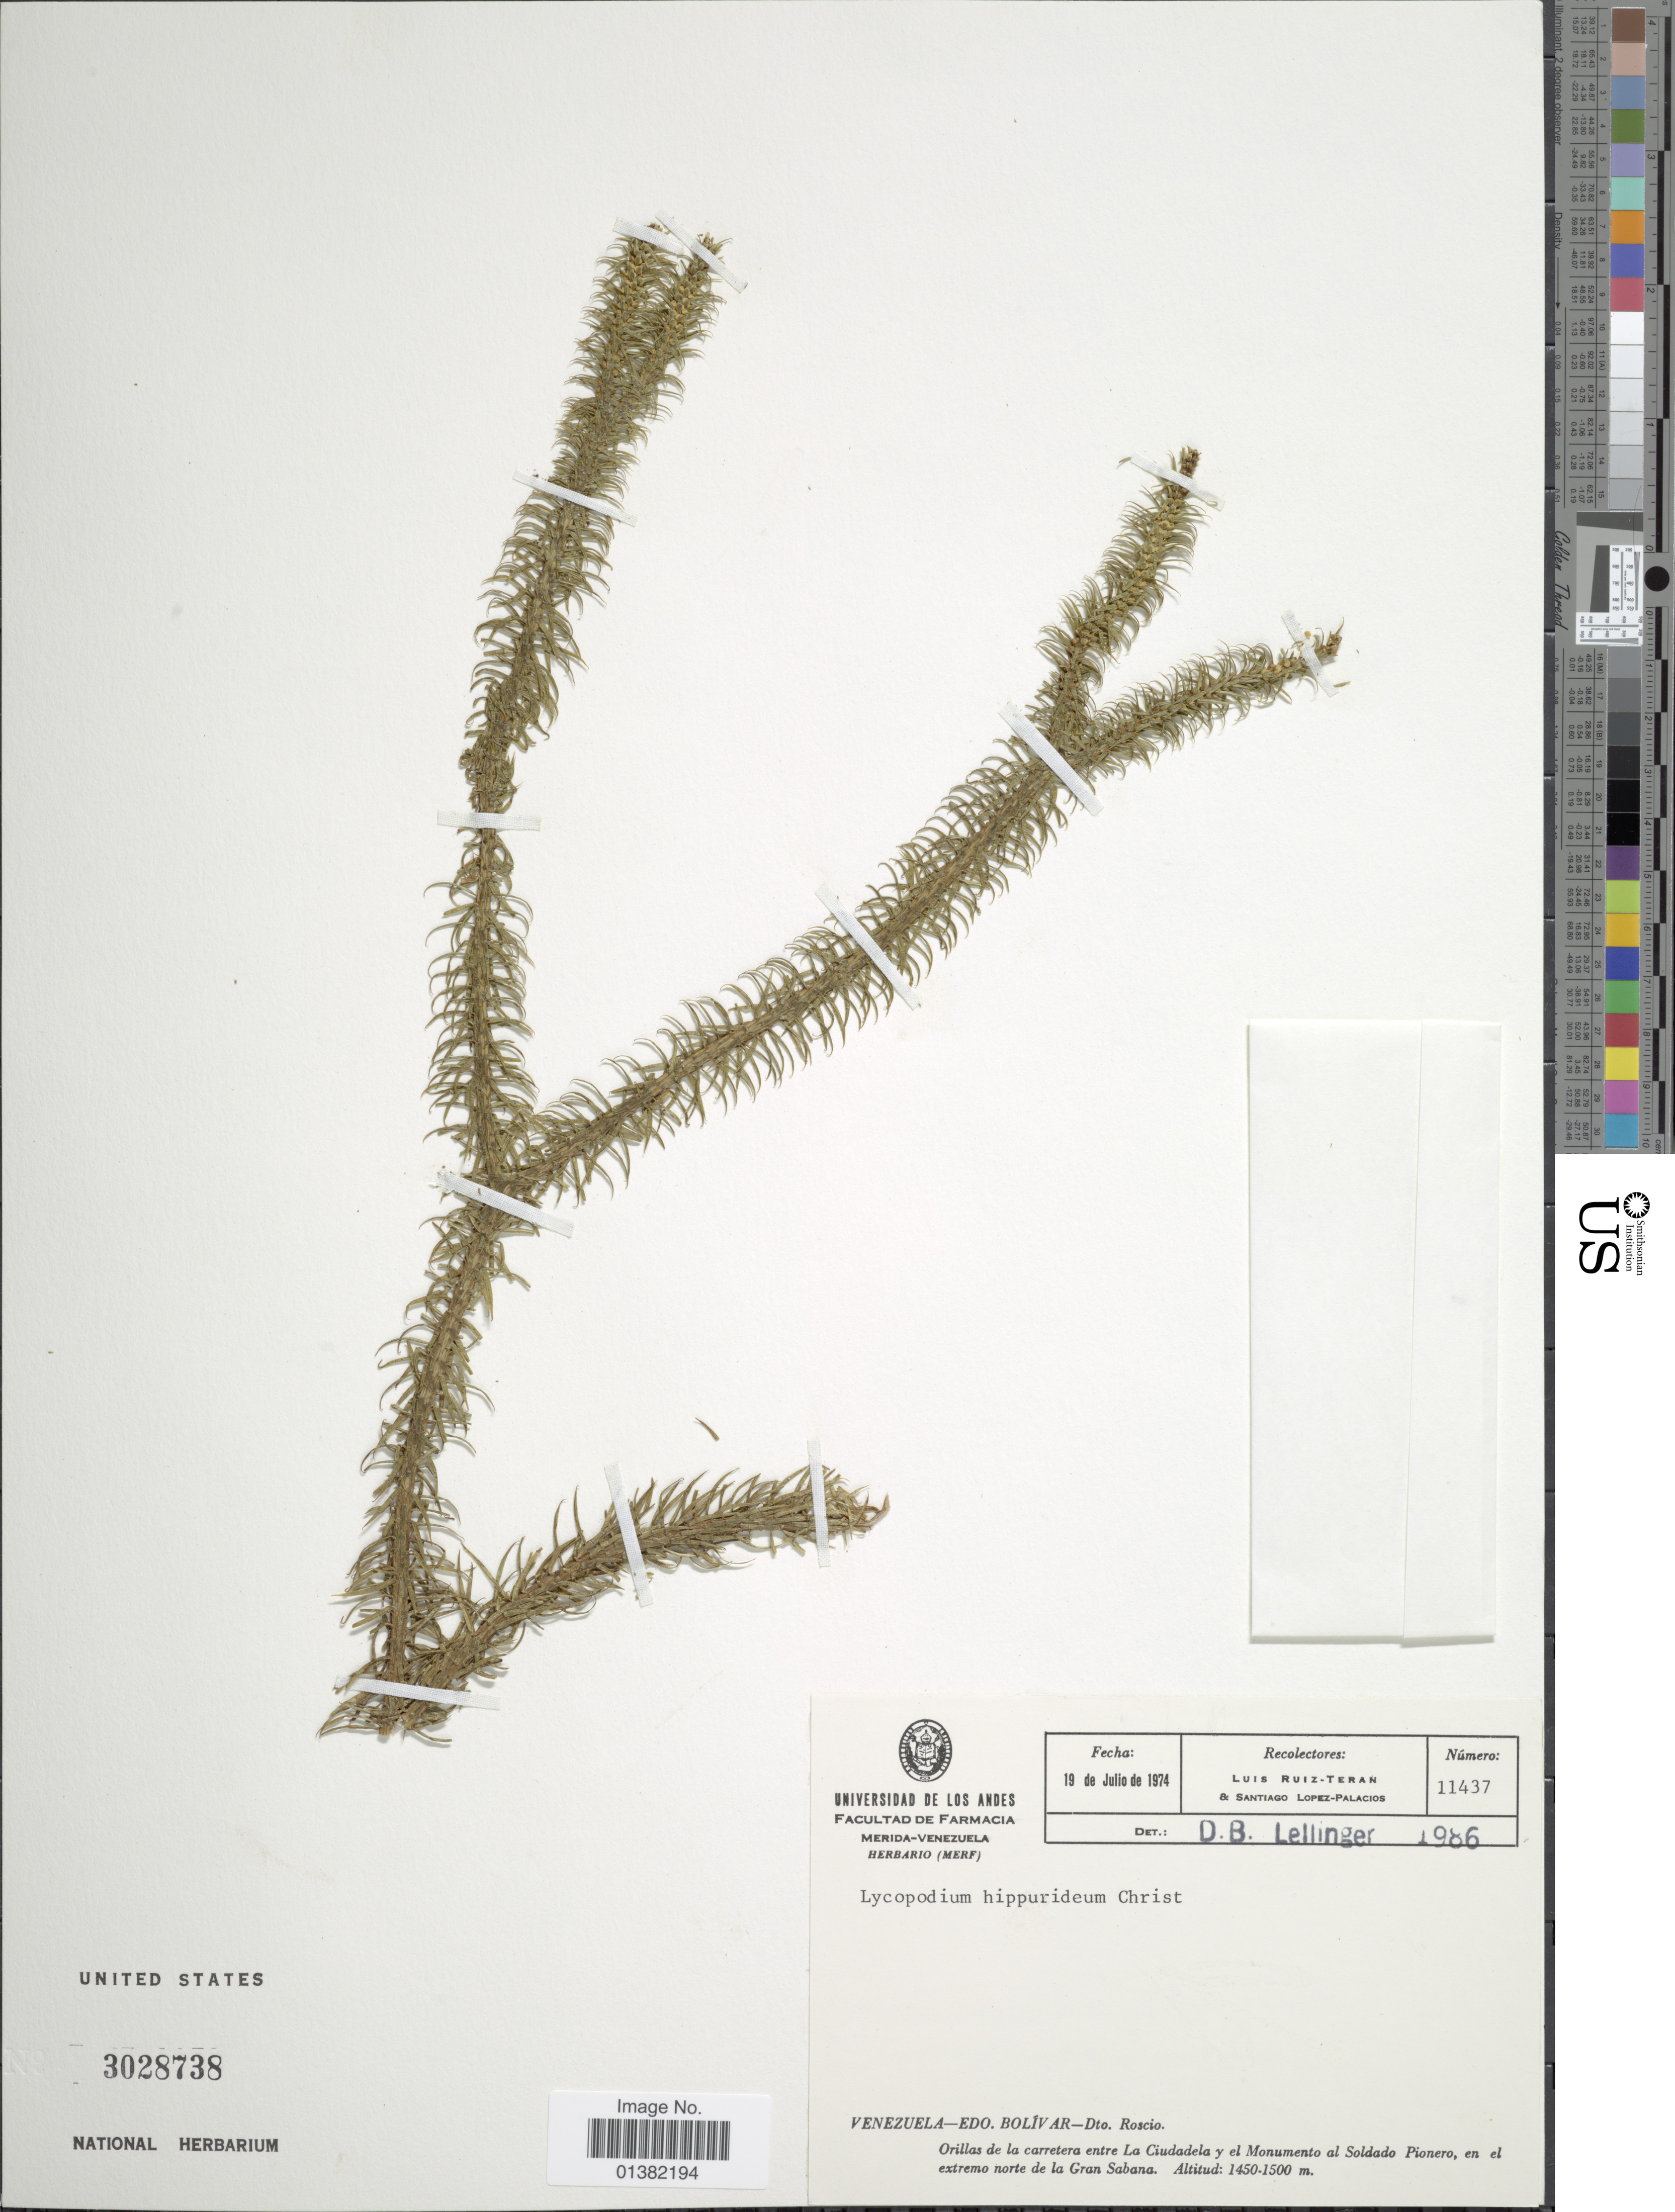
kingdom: Plantae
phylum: Tracheophyta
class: Lycopodiopsida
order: Lycopodiales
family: Lycopodiaceae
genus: Phlegmariurus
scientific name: Phlegmariurus hippurideus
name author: (Christ) B. Øllg.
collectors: L. E. Ruíz-Terán & S. López-Palacios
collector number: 11437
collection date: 1974-07-19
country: Venezuela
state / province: Bolivar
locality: Dto. Roscio. Orilla de la carretera entre La Ciudadela y el Monumento al Soldado Pionero, en el extremo norte de la Gran Sabana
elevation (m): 1450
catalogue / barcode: US 3028738